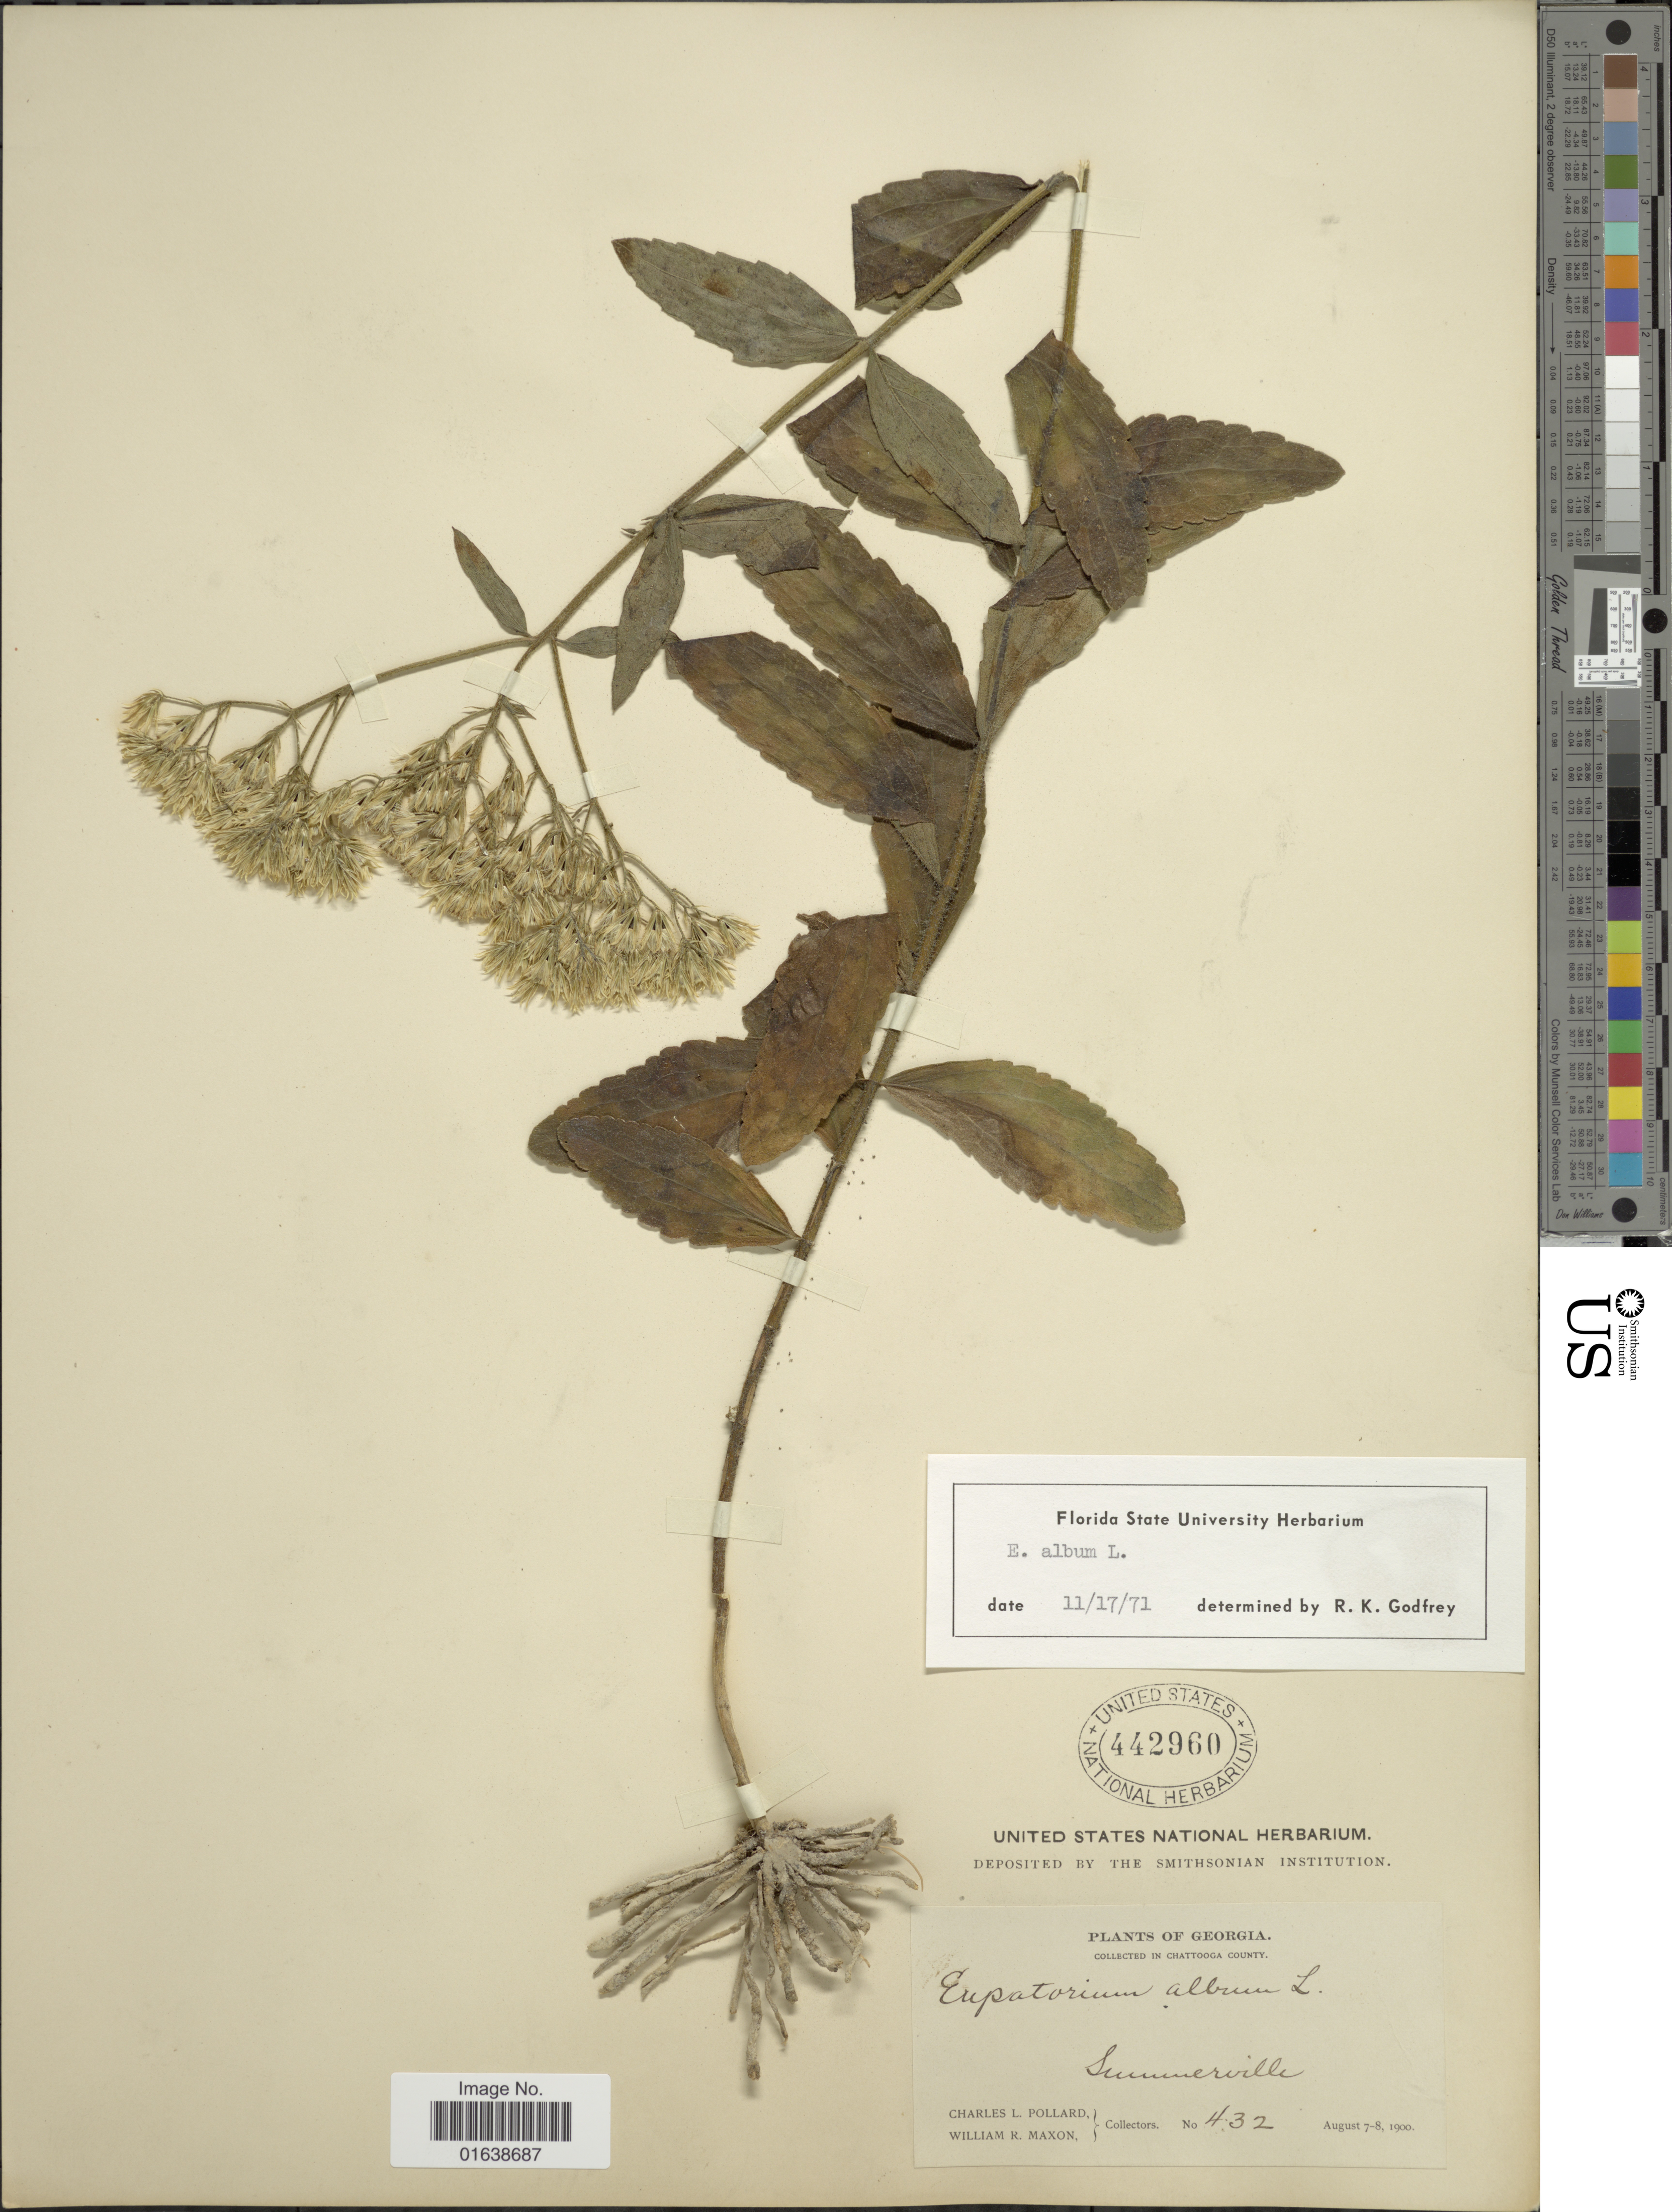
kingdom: Plantae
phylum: Tracheophyta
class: Magnoliopsida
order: Asterales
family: Asteraceae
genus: Eupatorium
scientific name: Eupatorium album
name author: L.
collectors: C. L. Pollard & W. R. Maxon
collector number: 432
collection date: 1900-08-07/1900-08-08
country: United States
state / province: Georgia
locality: Georgia. in Chattooga County. Summerville.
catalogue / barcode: US 442960